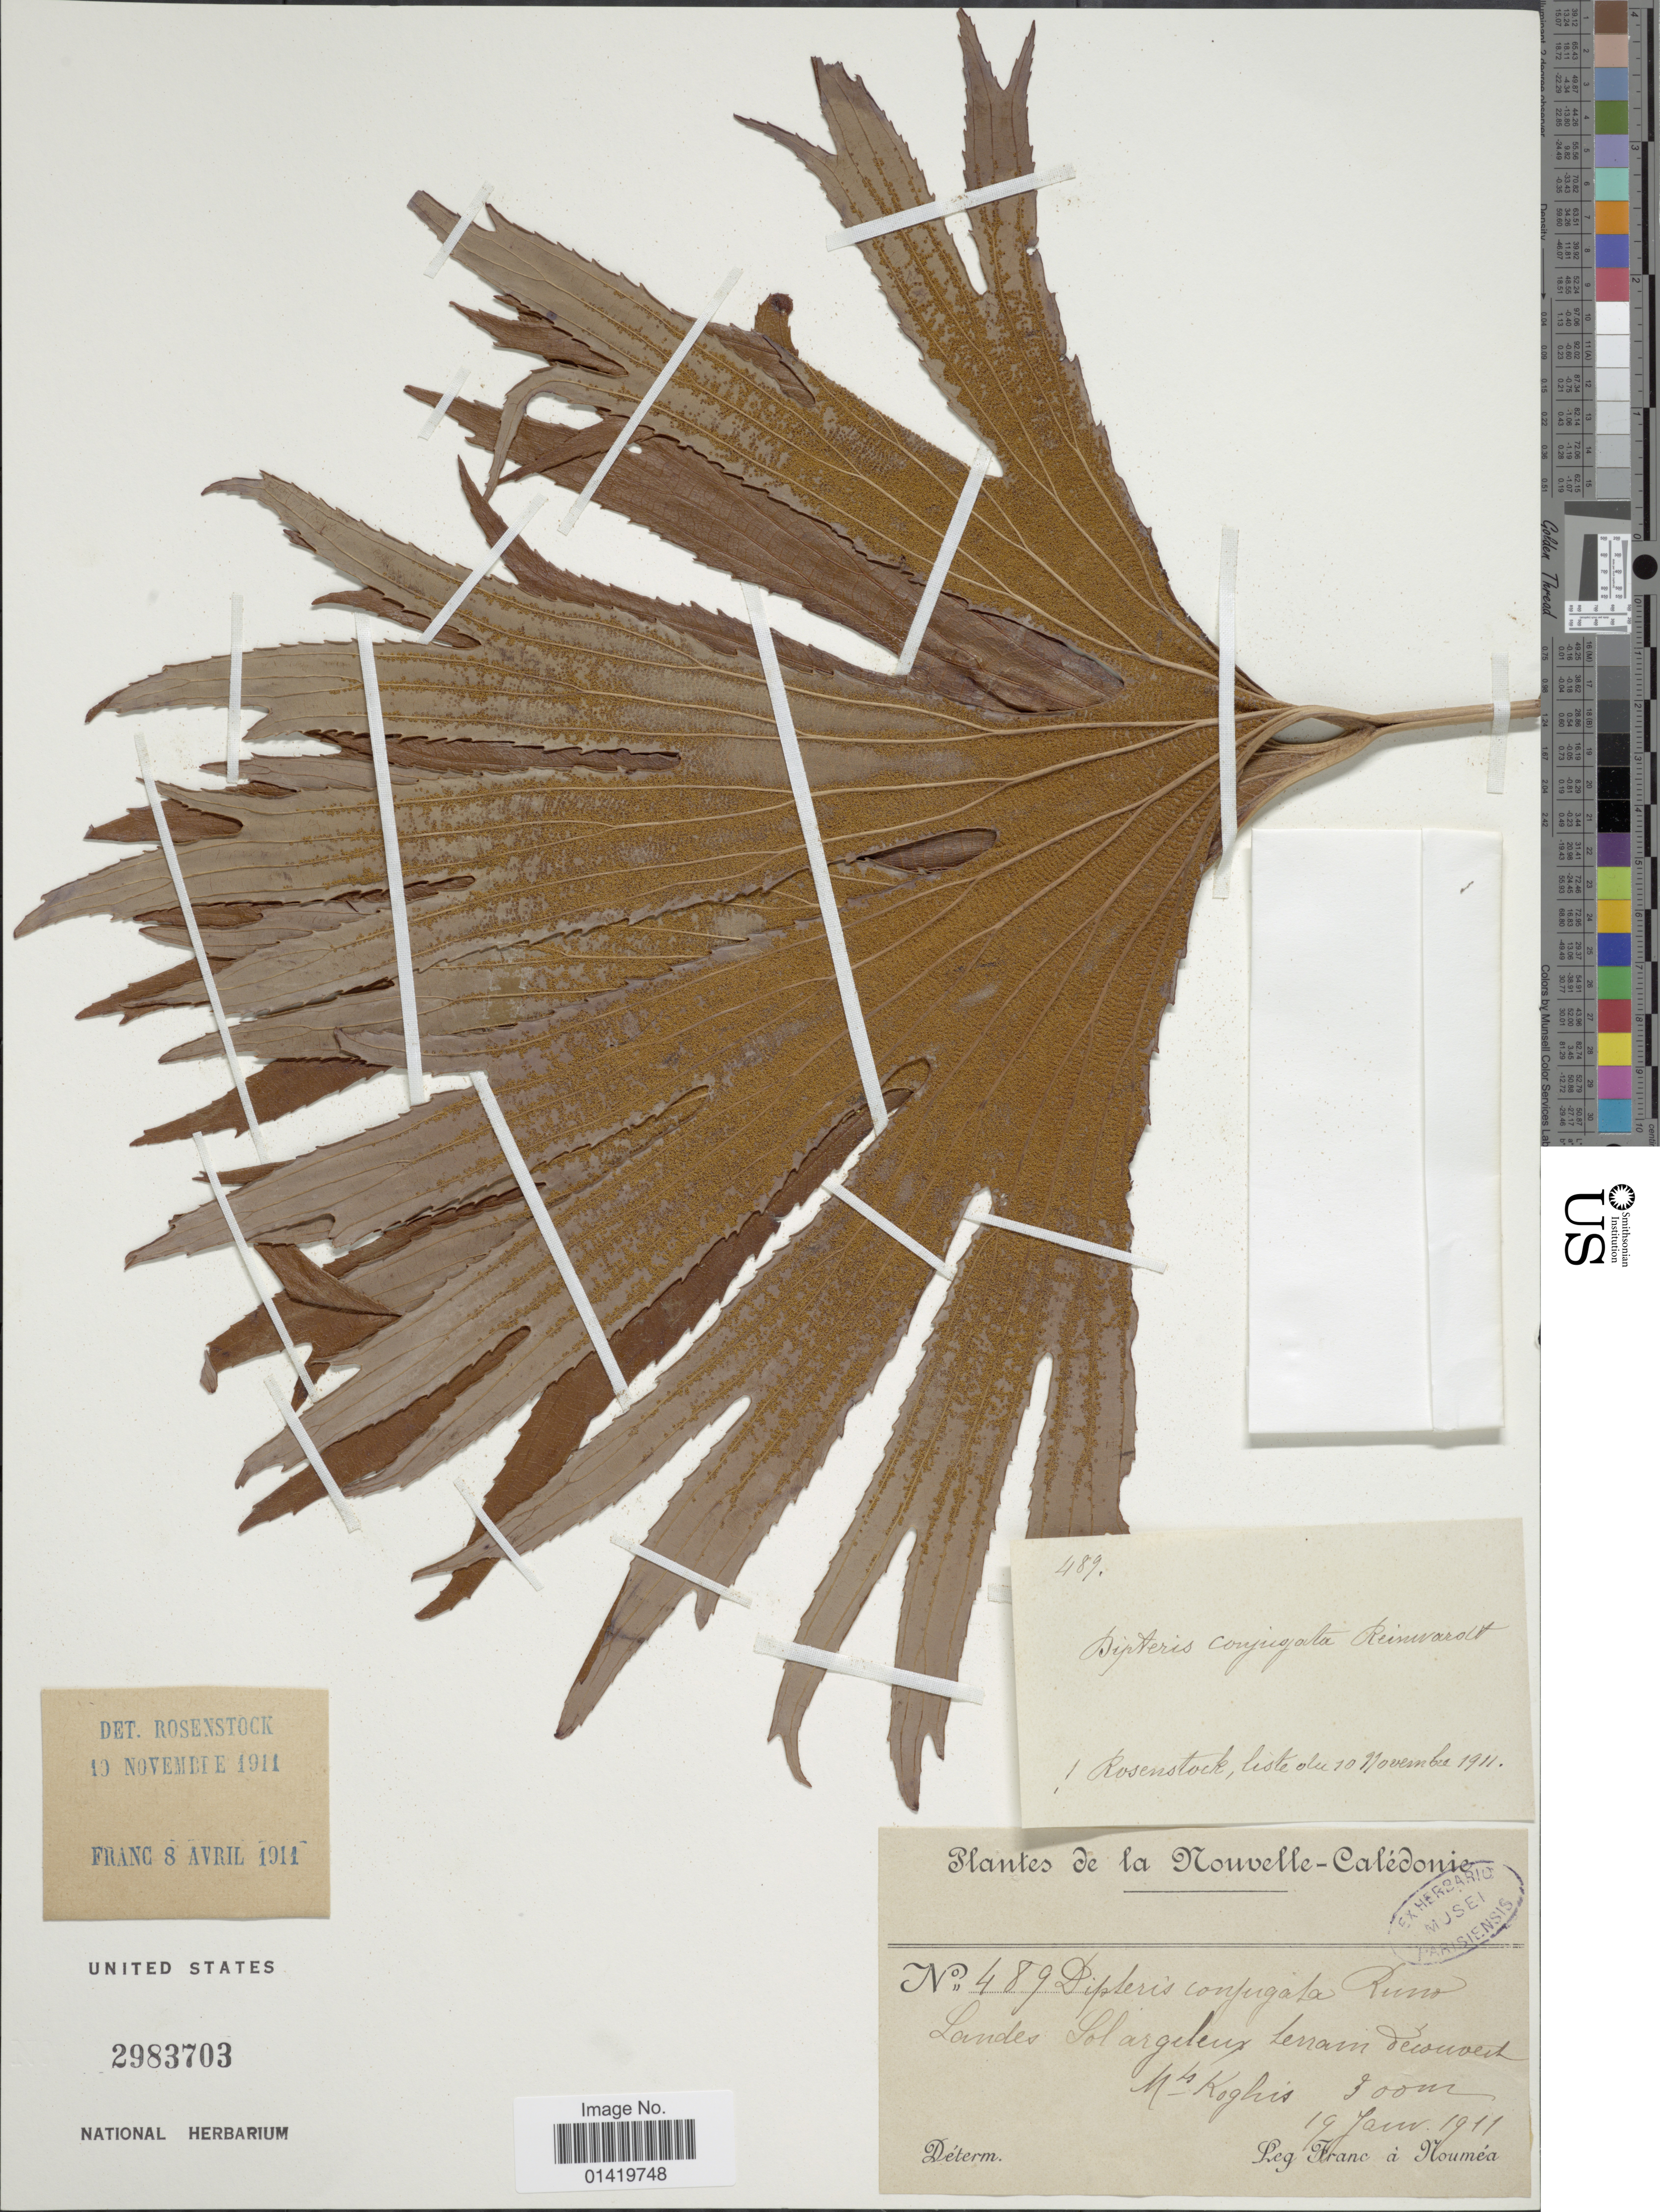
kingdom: Plantae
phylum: Tracheophyta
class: Polypodiopsida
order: Gleicheniales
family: Dipteridaceae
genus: Dipteris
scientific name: Dipteris conjugata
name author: Reinw.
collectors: Franc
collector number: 489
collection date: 1911-01-19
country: New Caledonia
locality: Landes Solargeleux Lenam [illegible text] Mts Koghis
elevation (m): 300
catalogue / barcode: US 2983703